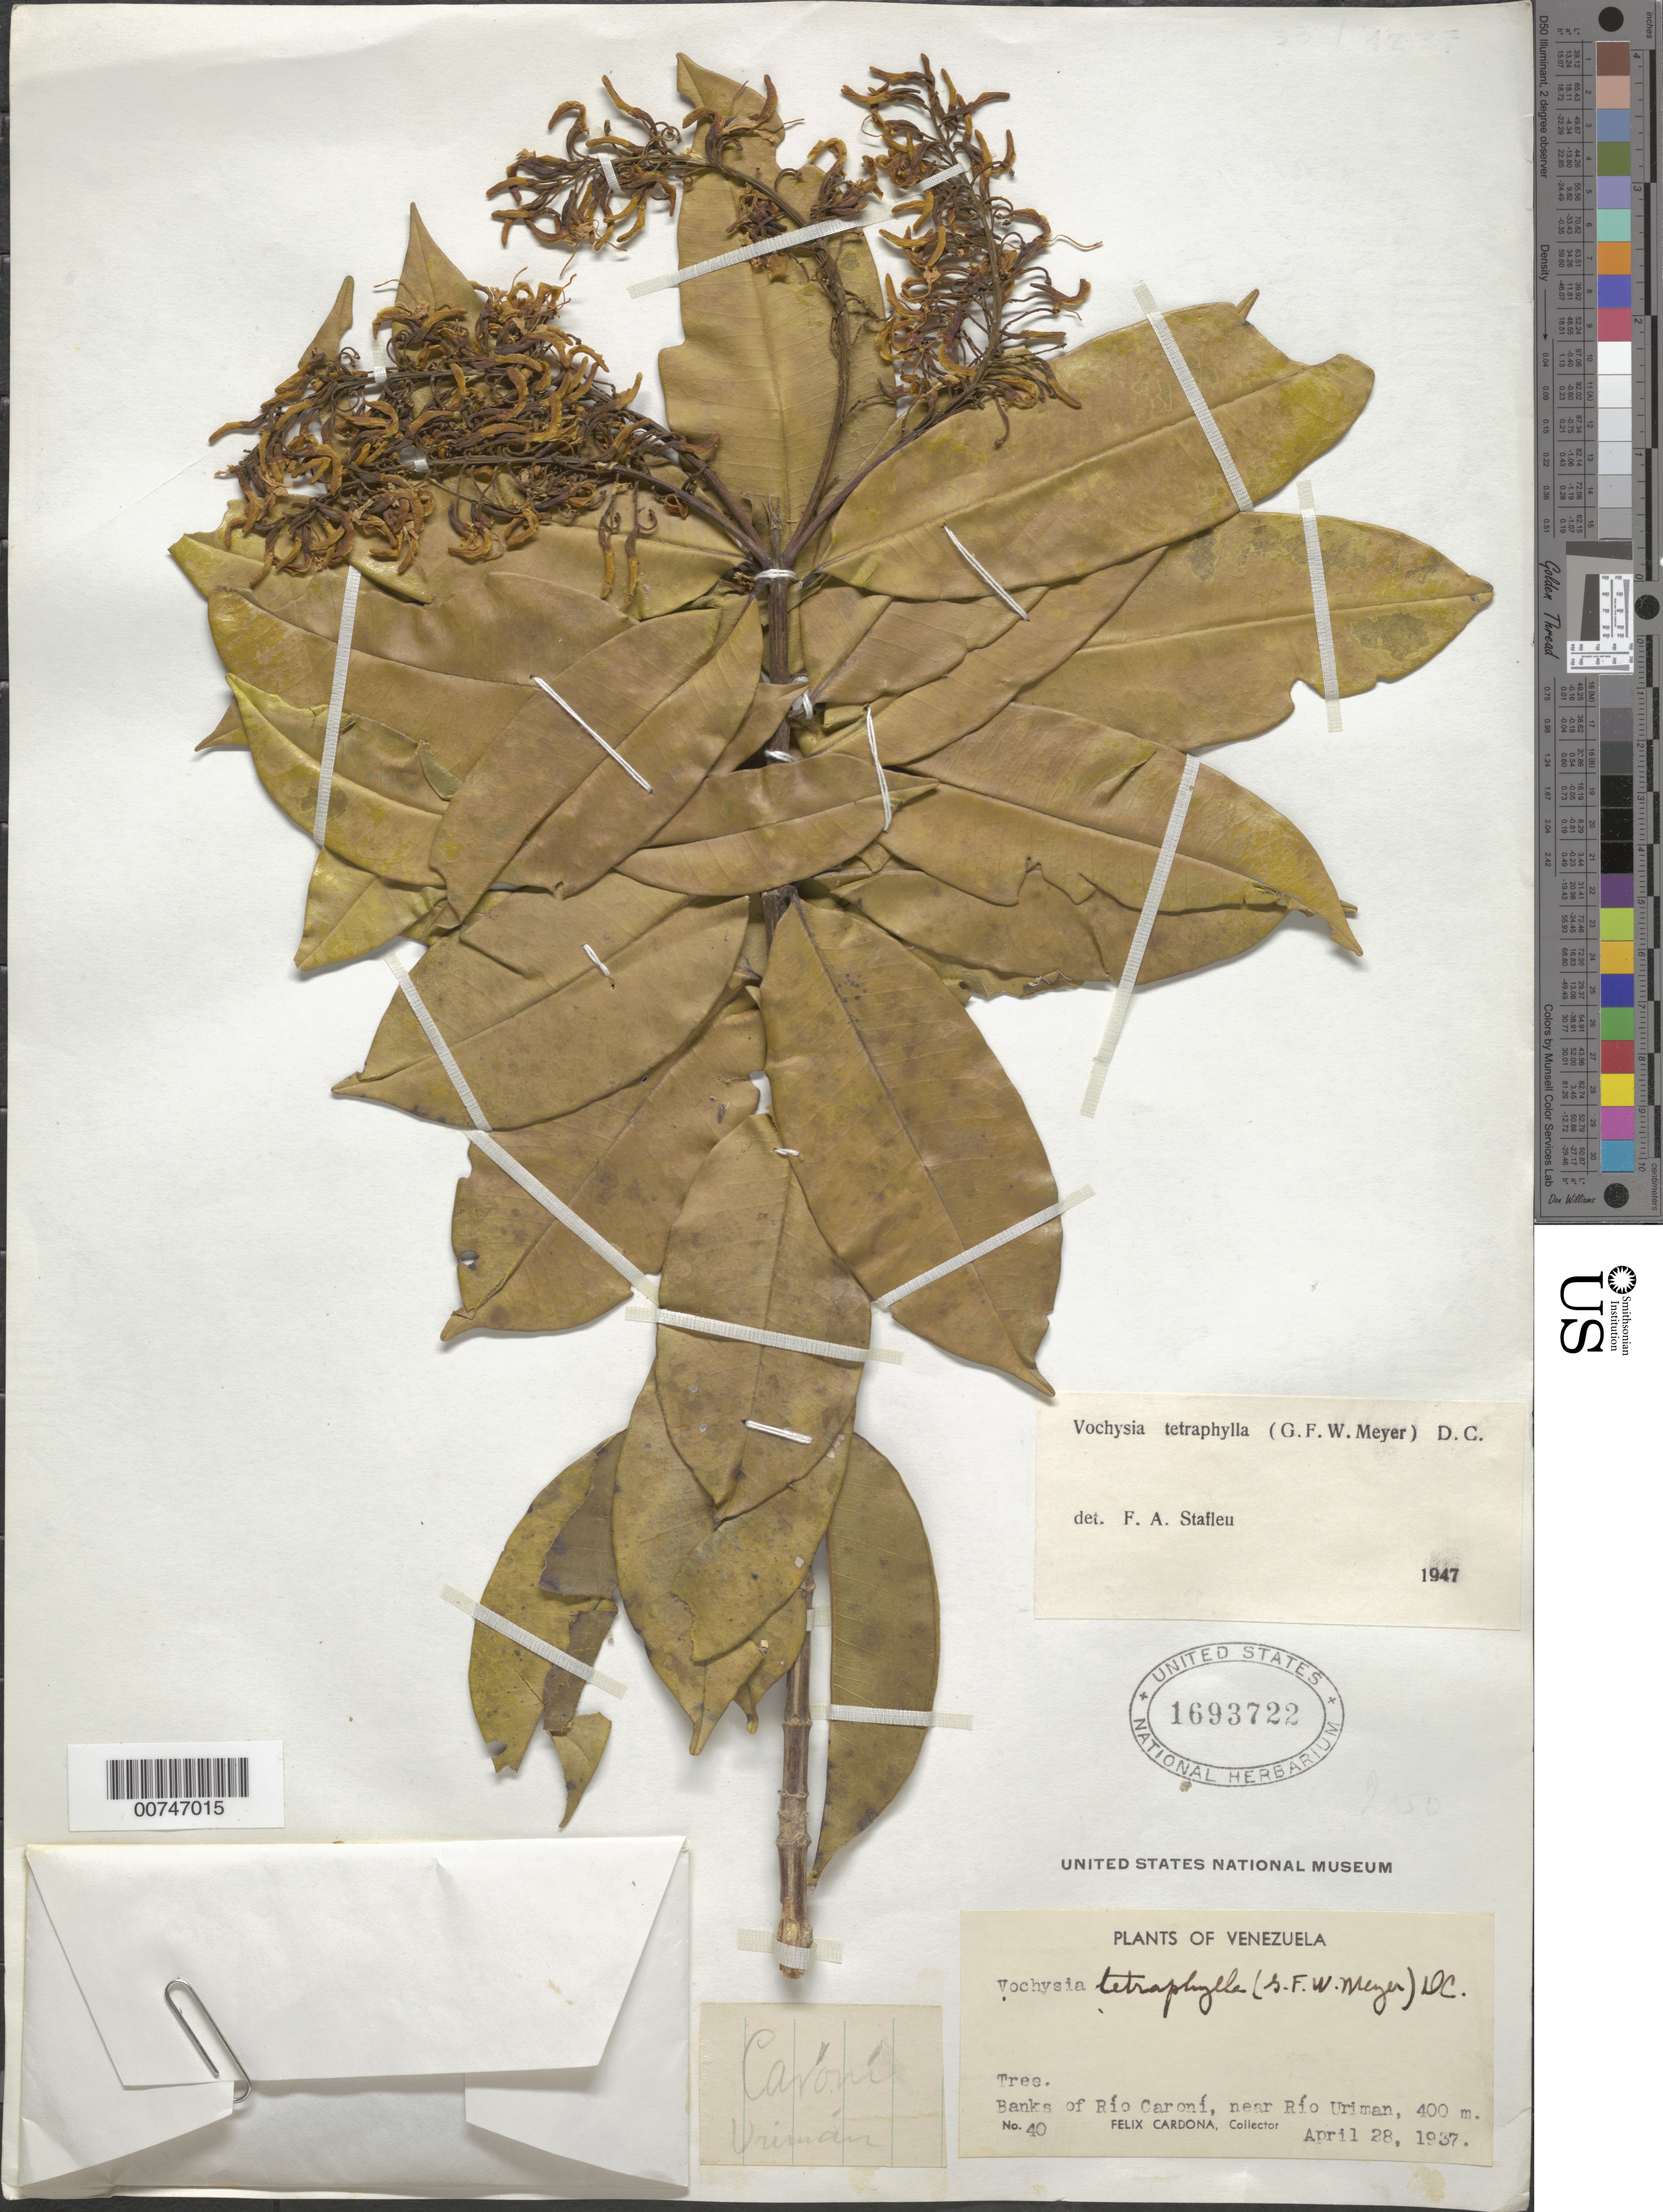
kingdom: Plantae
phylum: Tracheophyta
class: Magnoliopsida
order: Myrtales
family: Vochysiaceae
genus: Vochysia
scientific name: Vochysia tetraphylla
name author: (G. Mey.) DC.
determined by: Stafleu, F. A.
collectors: F. Cardona Puig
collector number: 40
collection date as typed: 28-Apr-37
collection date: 1937-04-28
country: Venezuela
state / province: Bolívar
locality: Río Caroní, near Río Ruiman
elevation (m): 400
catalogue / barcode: US 1693722